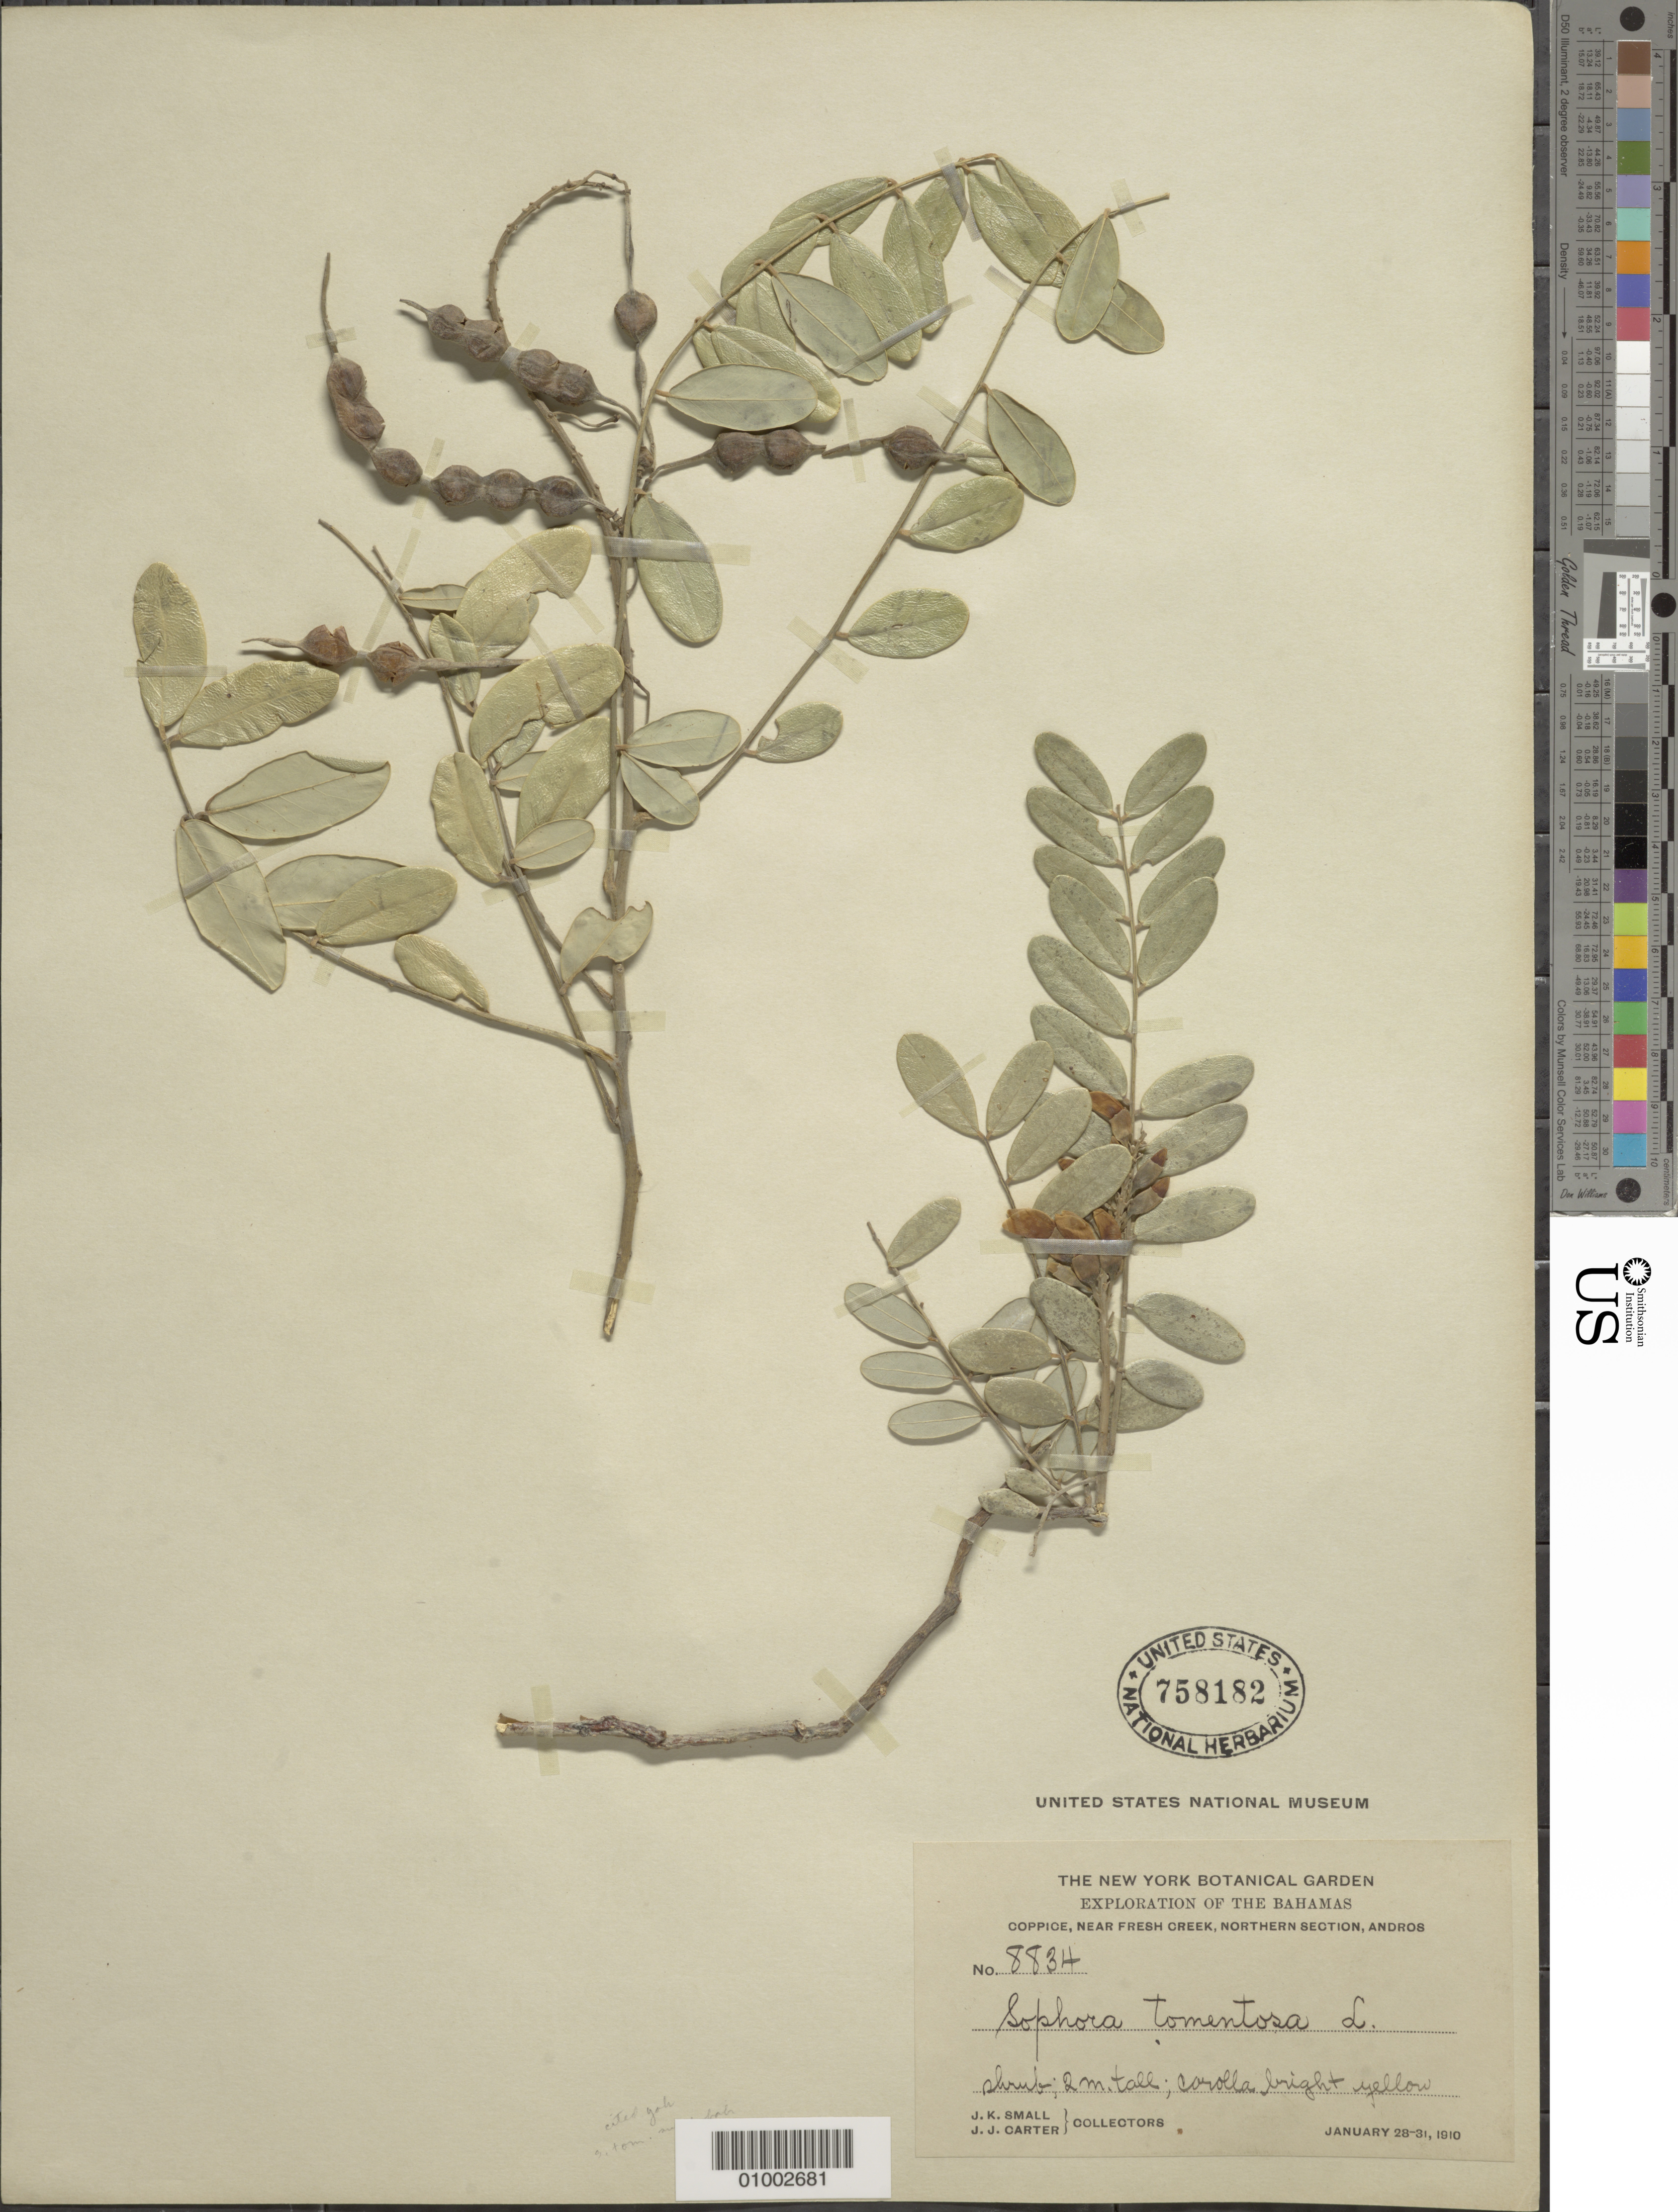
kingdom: Plantae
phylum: Tracheophyta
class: Magnoliopsida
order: Fabales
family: Fabaceae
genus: Sophora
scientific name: Sophora tomentosa var. truncata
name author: Torr. & A. Gray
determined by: Strong, Mark T., (BOT), Smithsonian Institution - National Museum of Natural History (UNITED STATES)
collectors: J. K. Small & J. J. Carter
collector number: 8834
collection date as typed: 28 Jan 1910 to 31 Jan 1910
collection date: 1910-01-28/1910-01-31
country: Bahamas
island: Andros I.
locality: Coppice, near fresh creek, northern section, Andros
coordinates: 0 N, 0 E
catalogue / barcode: US 758182